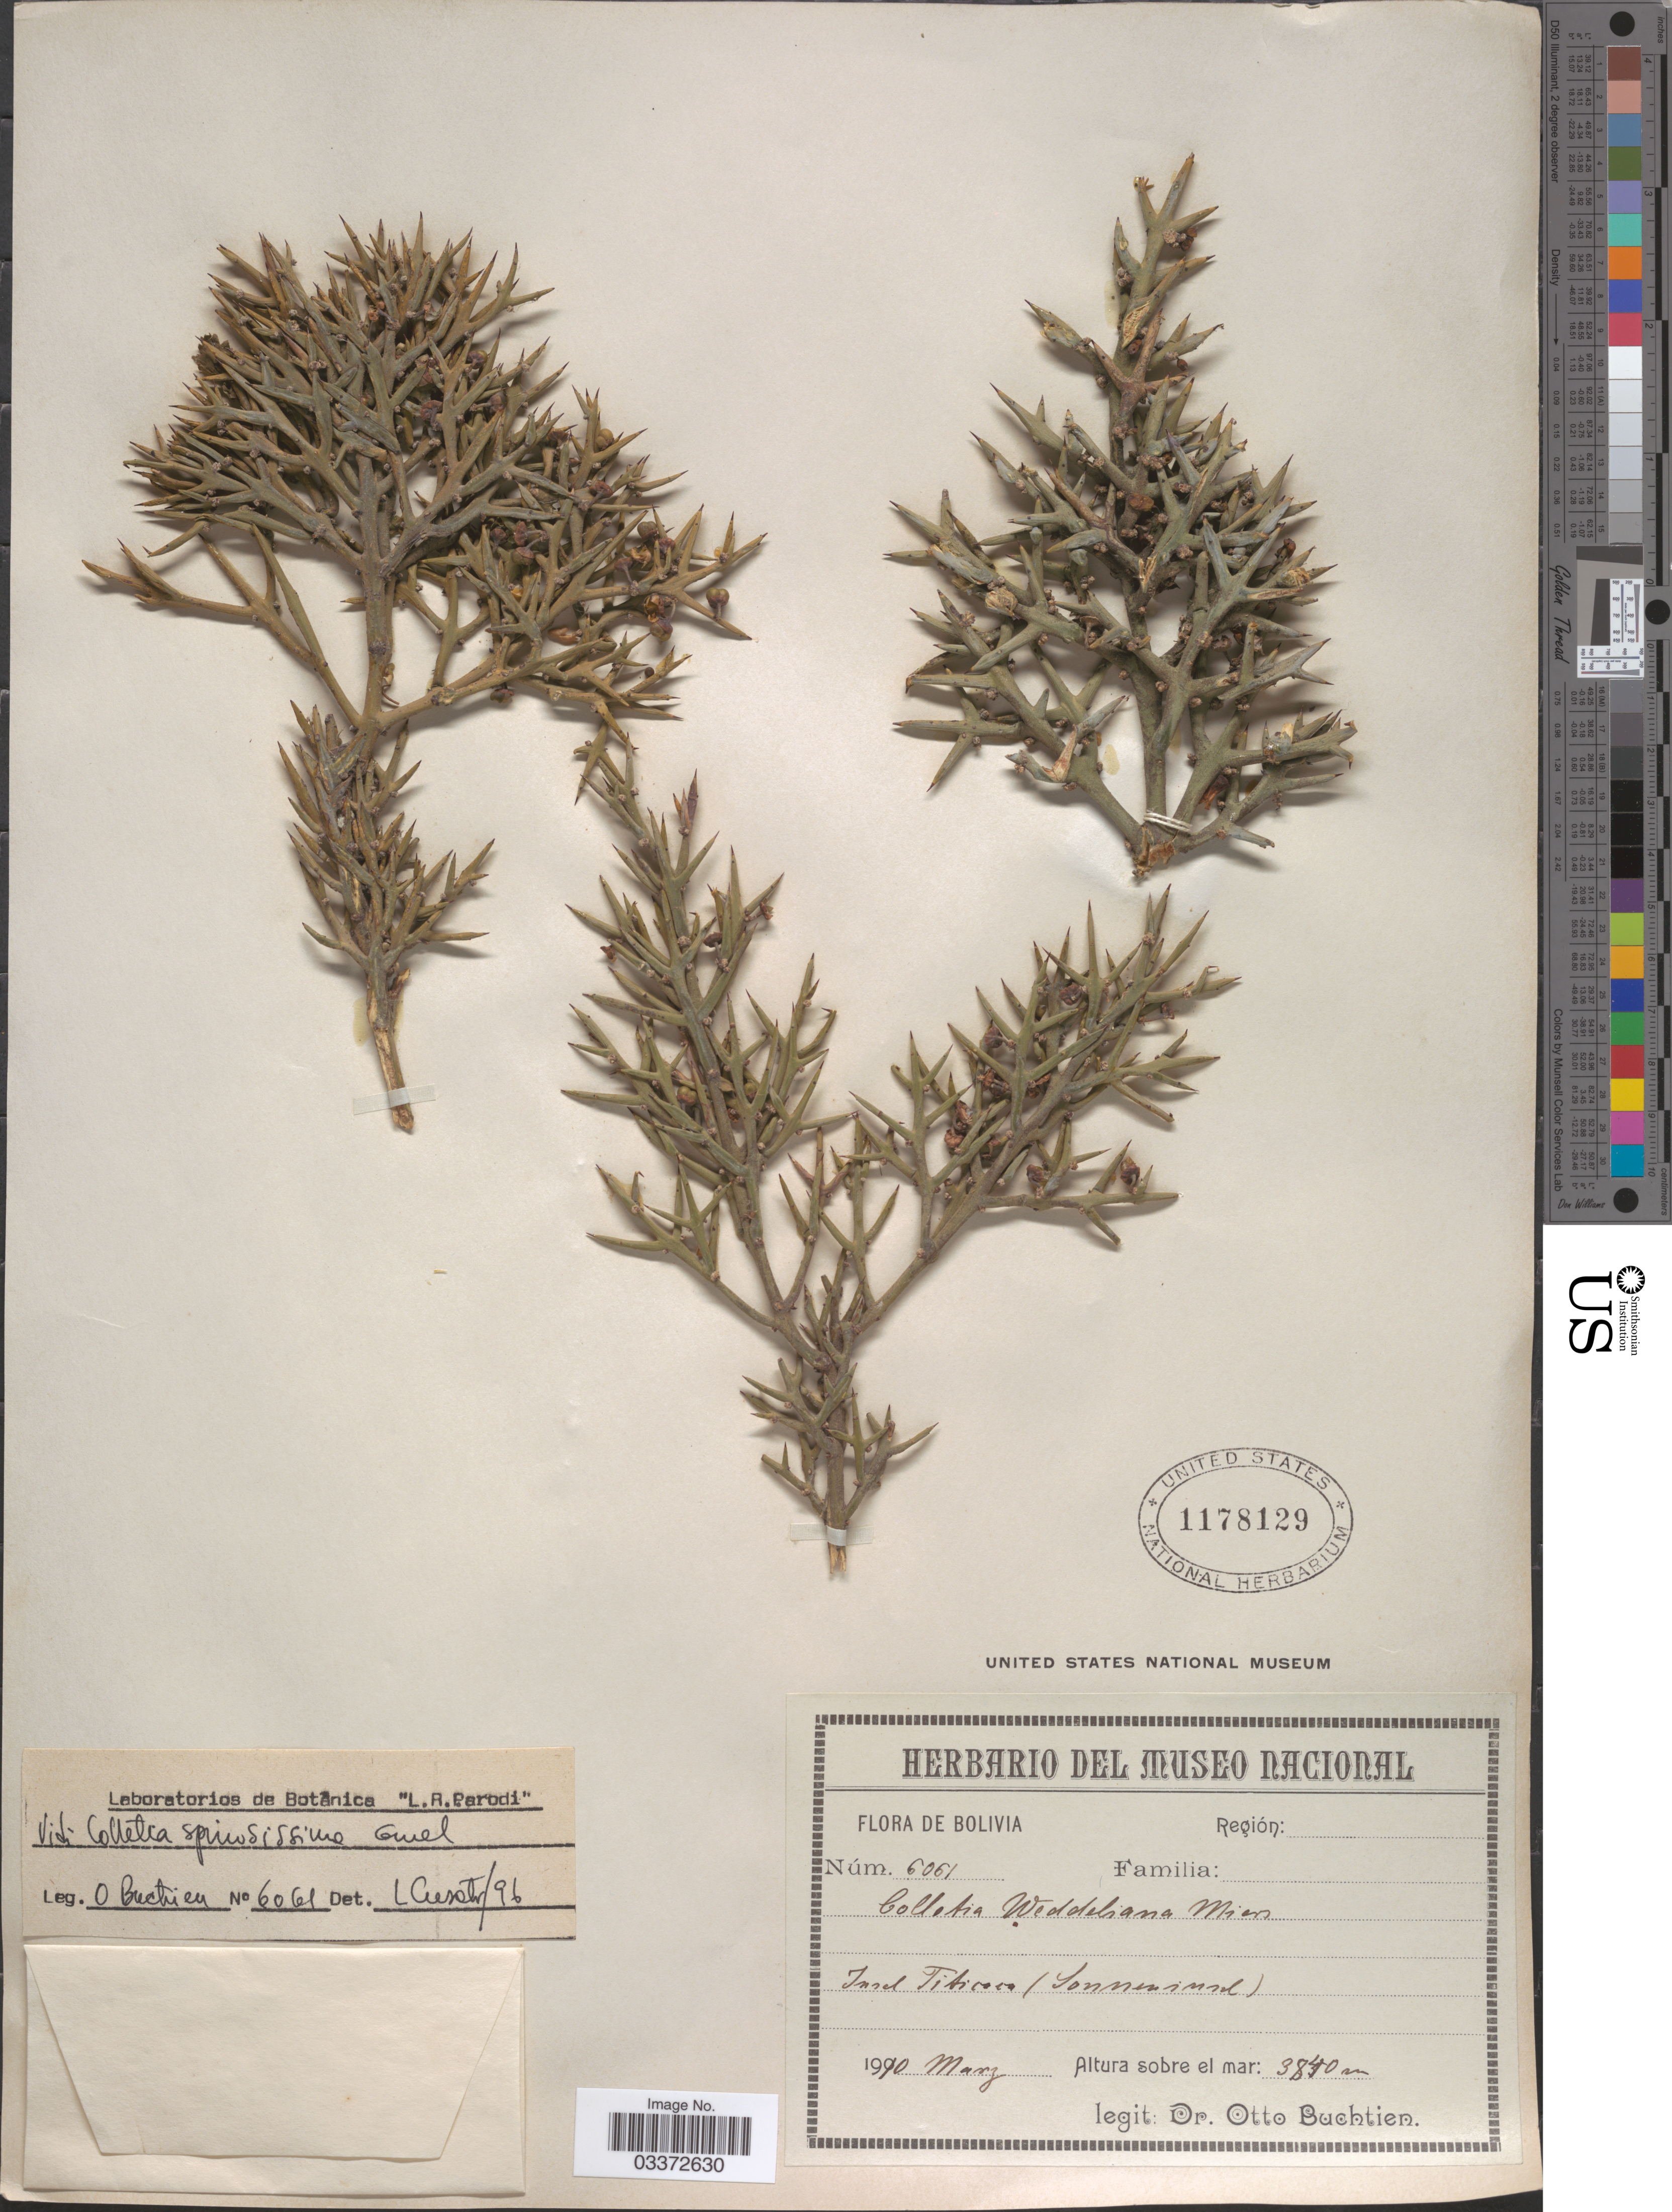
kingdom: Plantae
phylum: Tracheophyta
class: Magnoliopsida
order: Rosales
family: Rhamnaceae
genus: Colletia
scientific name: Colletia spinosissima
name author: J.F. Gmel.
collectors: O. Buchtien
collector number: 6061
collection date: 1910-03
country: Bolivia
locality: Insel Titicaca (Sonneninsel).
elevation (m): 3840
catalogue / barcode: US 1178129